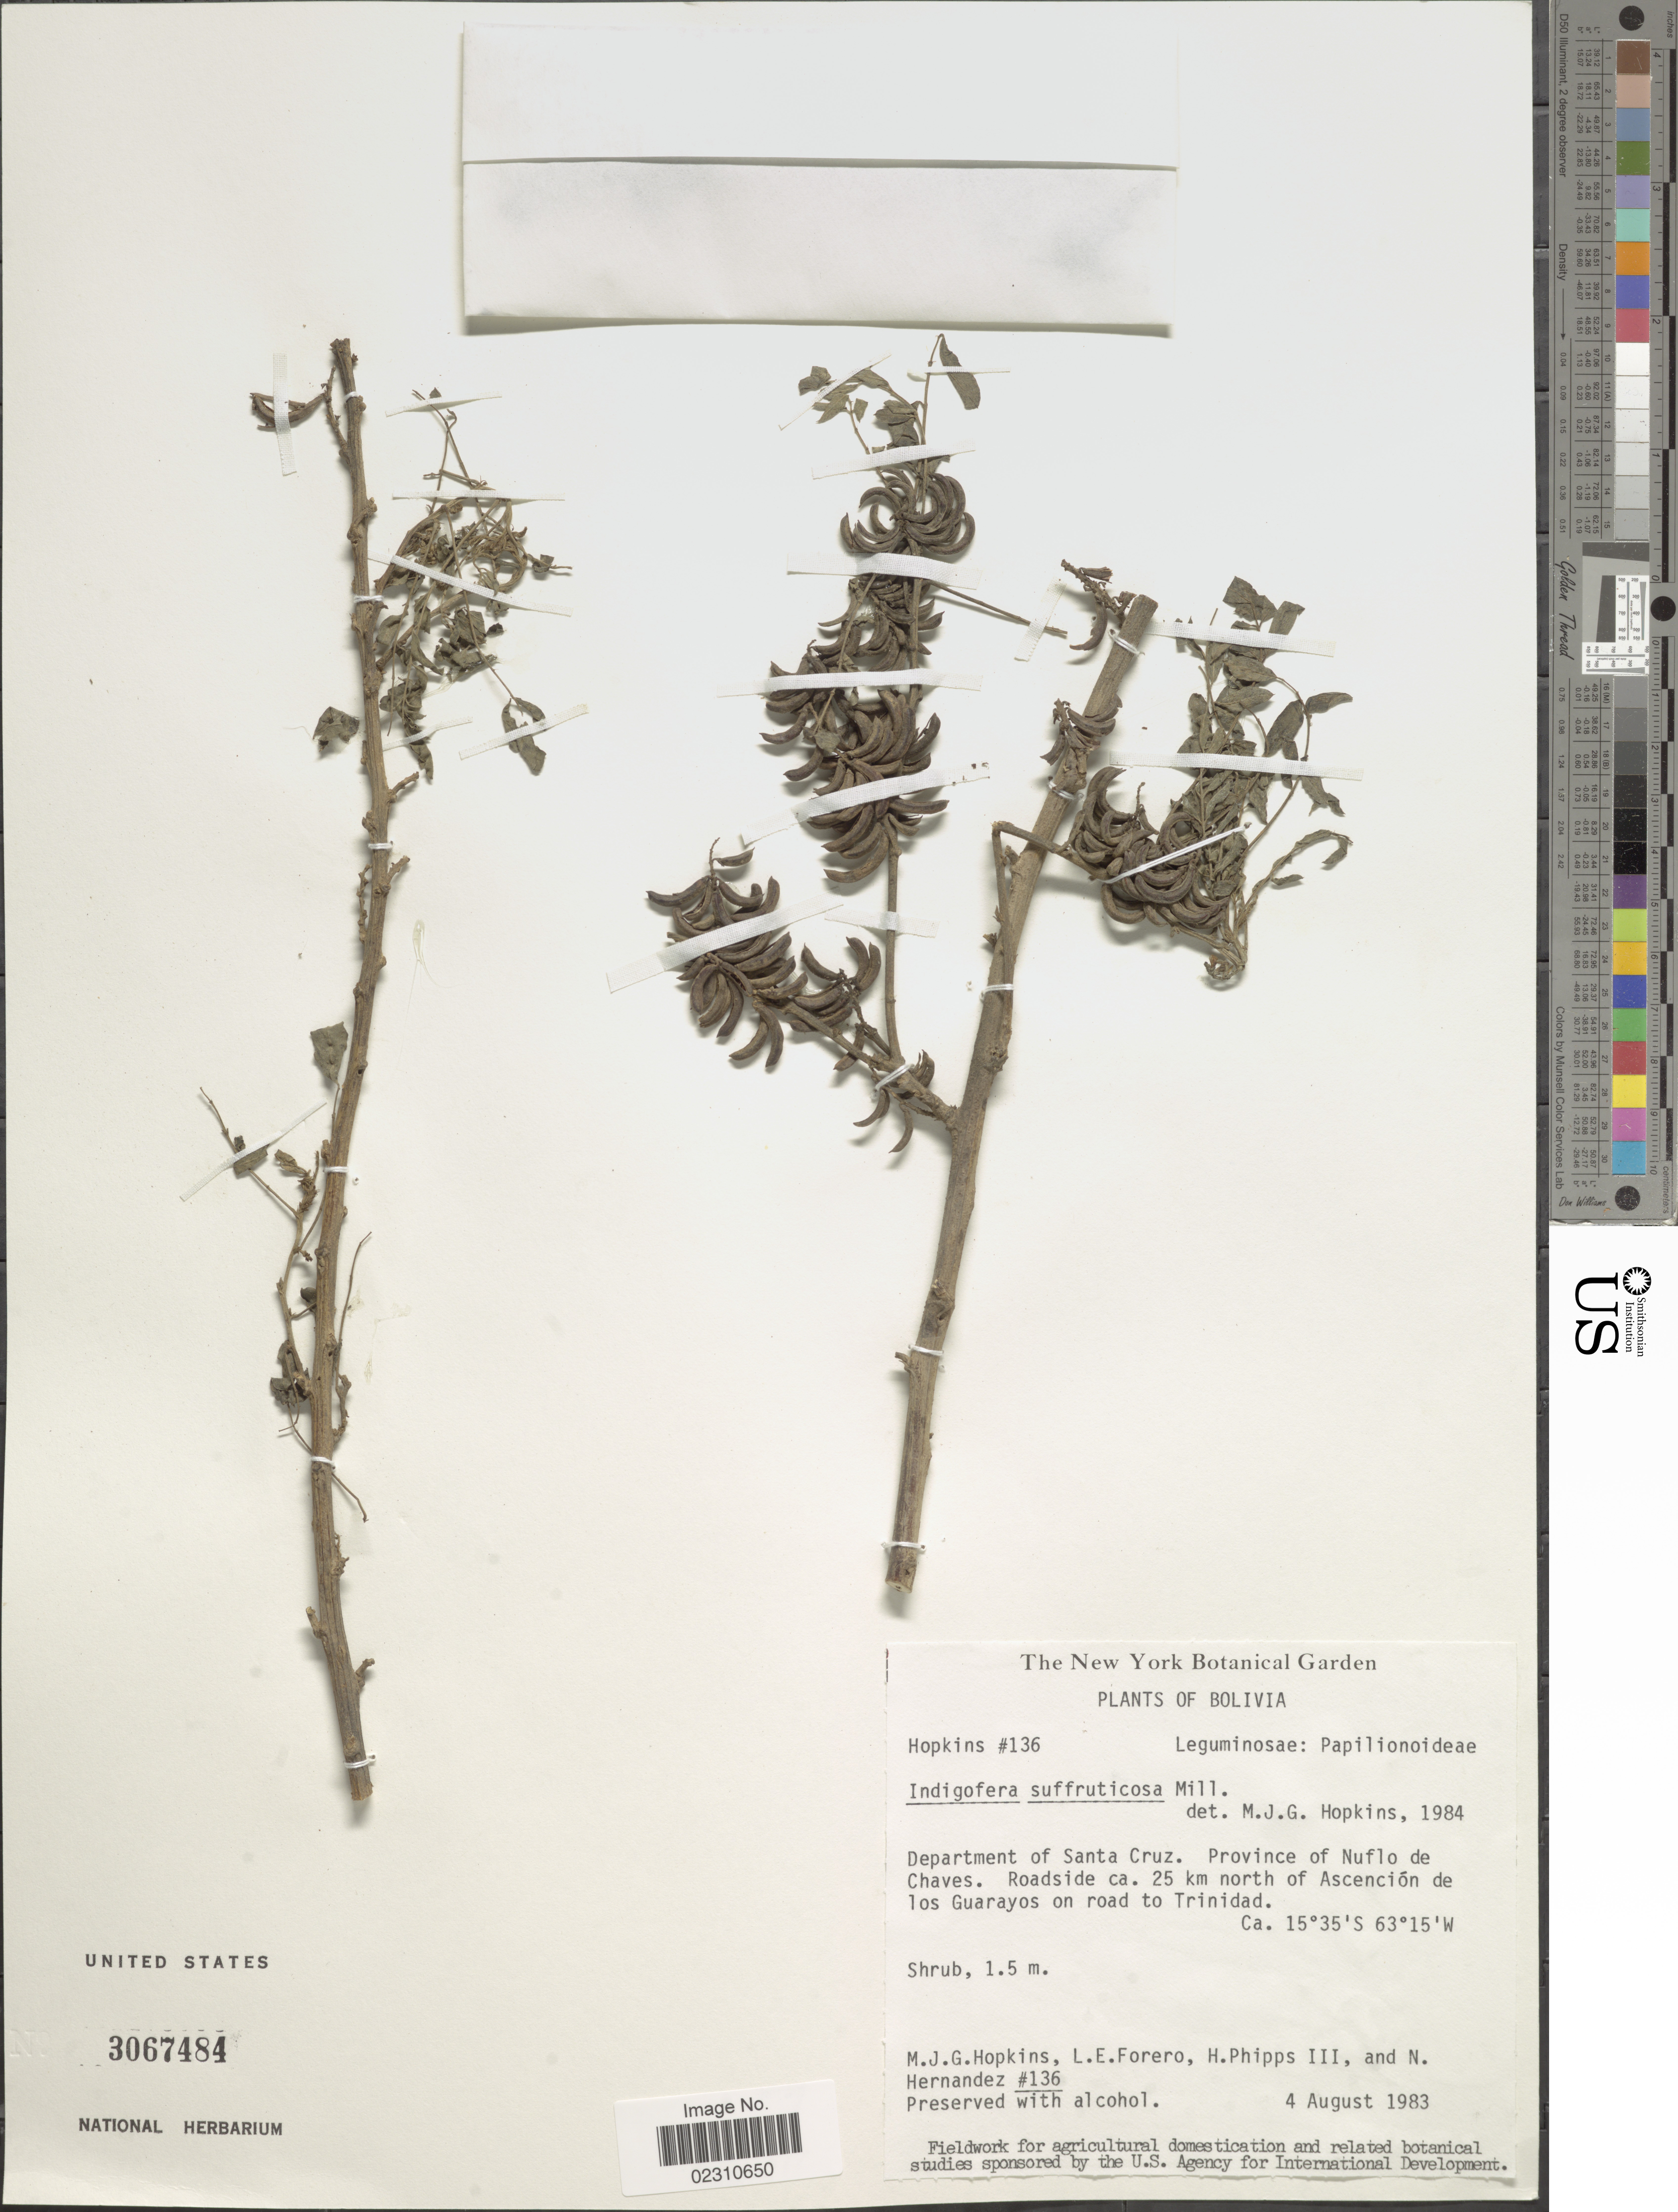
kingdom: Plantae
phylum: Tracheophyta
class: Magnoliopsida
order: Fabales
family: Fabaceae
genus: Indigofera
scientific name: Indigofera suffruticosa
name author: Mill.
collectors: M. J. G. Hopkins, L. Forero, H. Phipps & N. Hernandez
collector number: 136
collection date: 1983-08-04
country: Bolivia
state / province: Santa Cruz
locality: Department of Santa Cruz, Province of Nuflo de Chaves, Roadside ca 25 km north of Ascencion de los Guarayos on road to Trinidad.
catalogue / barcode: US 3067484